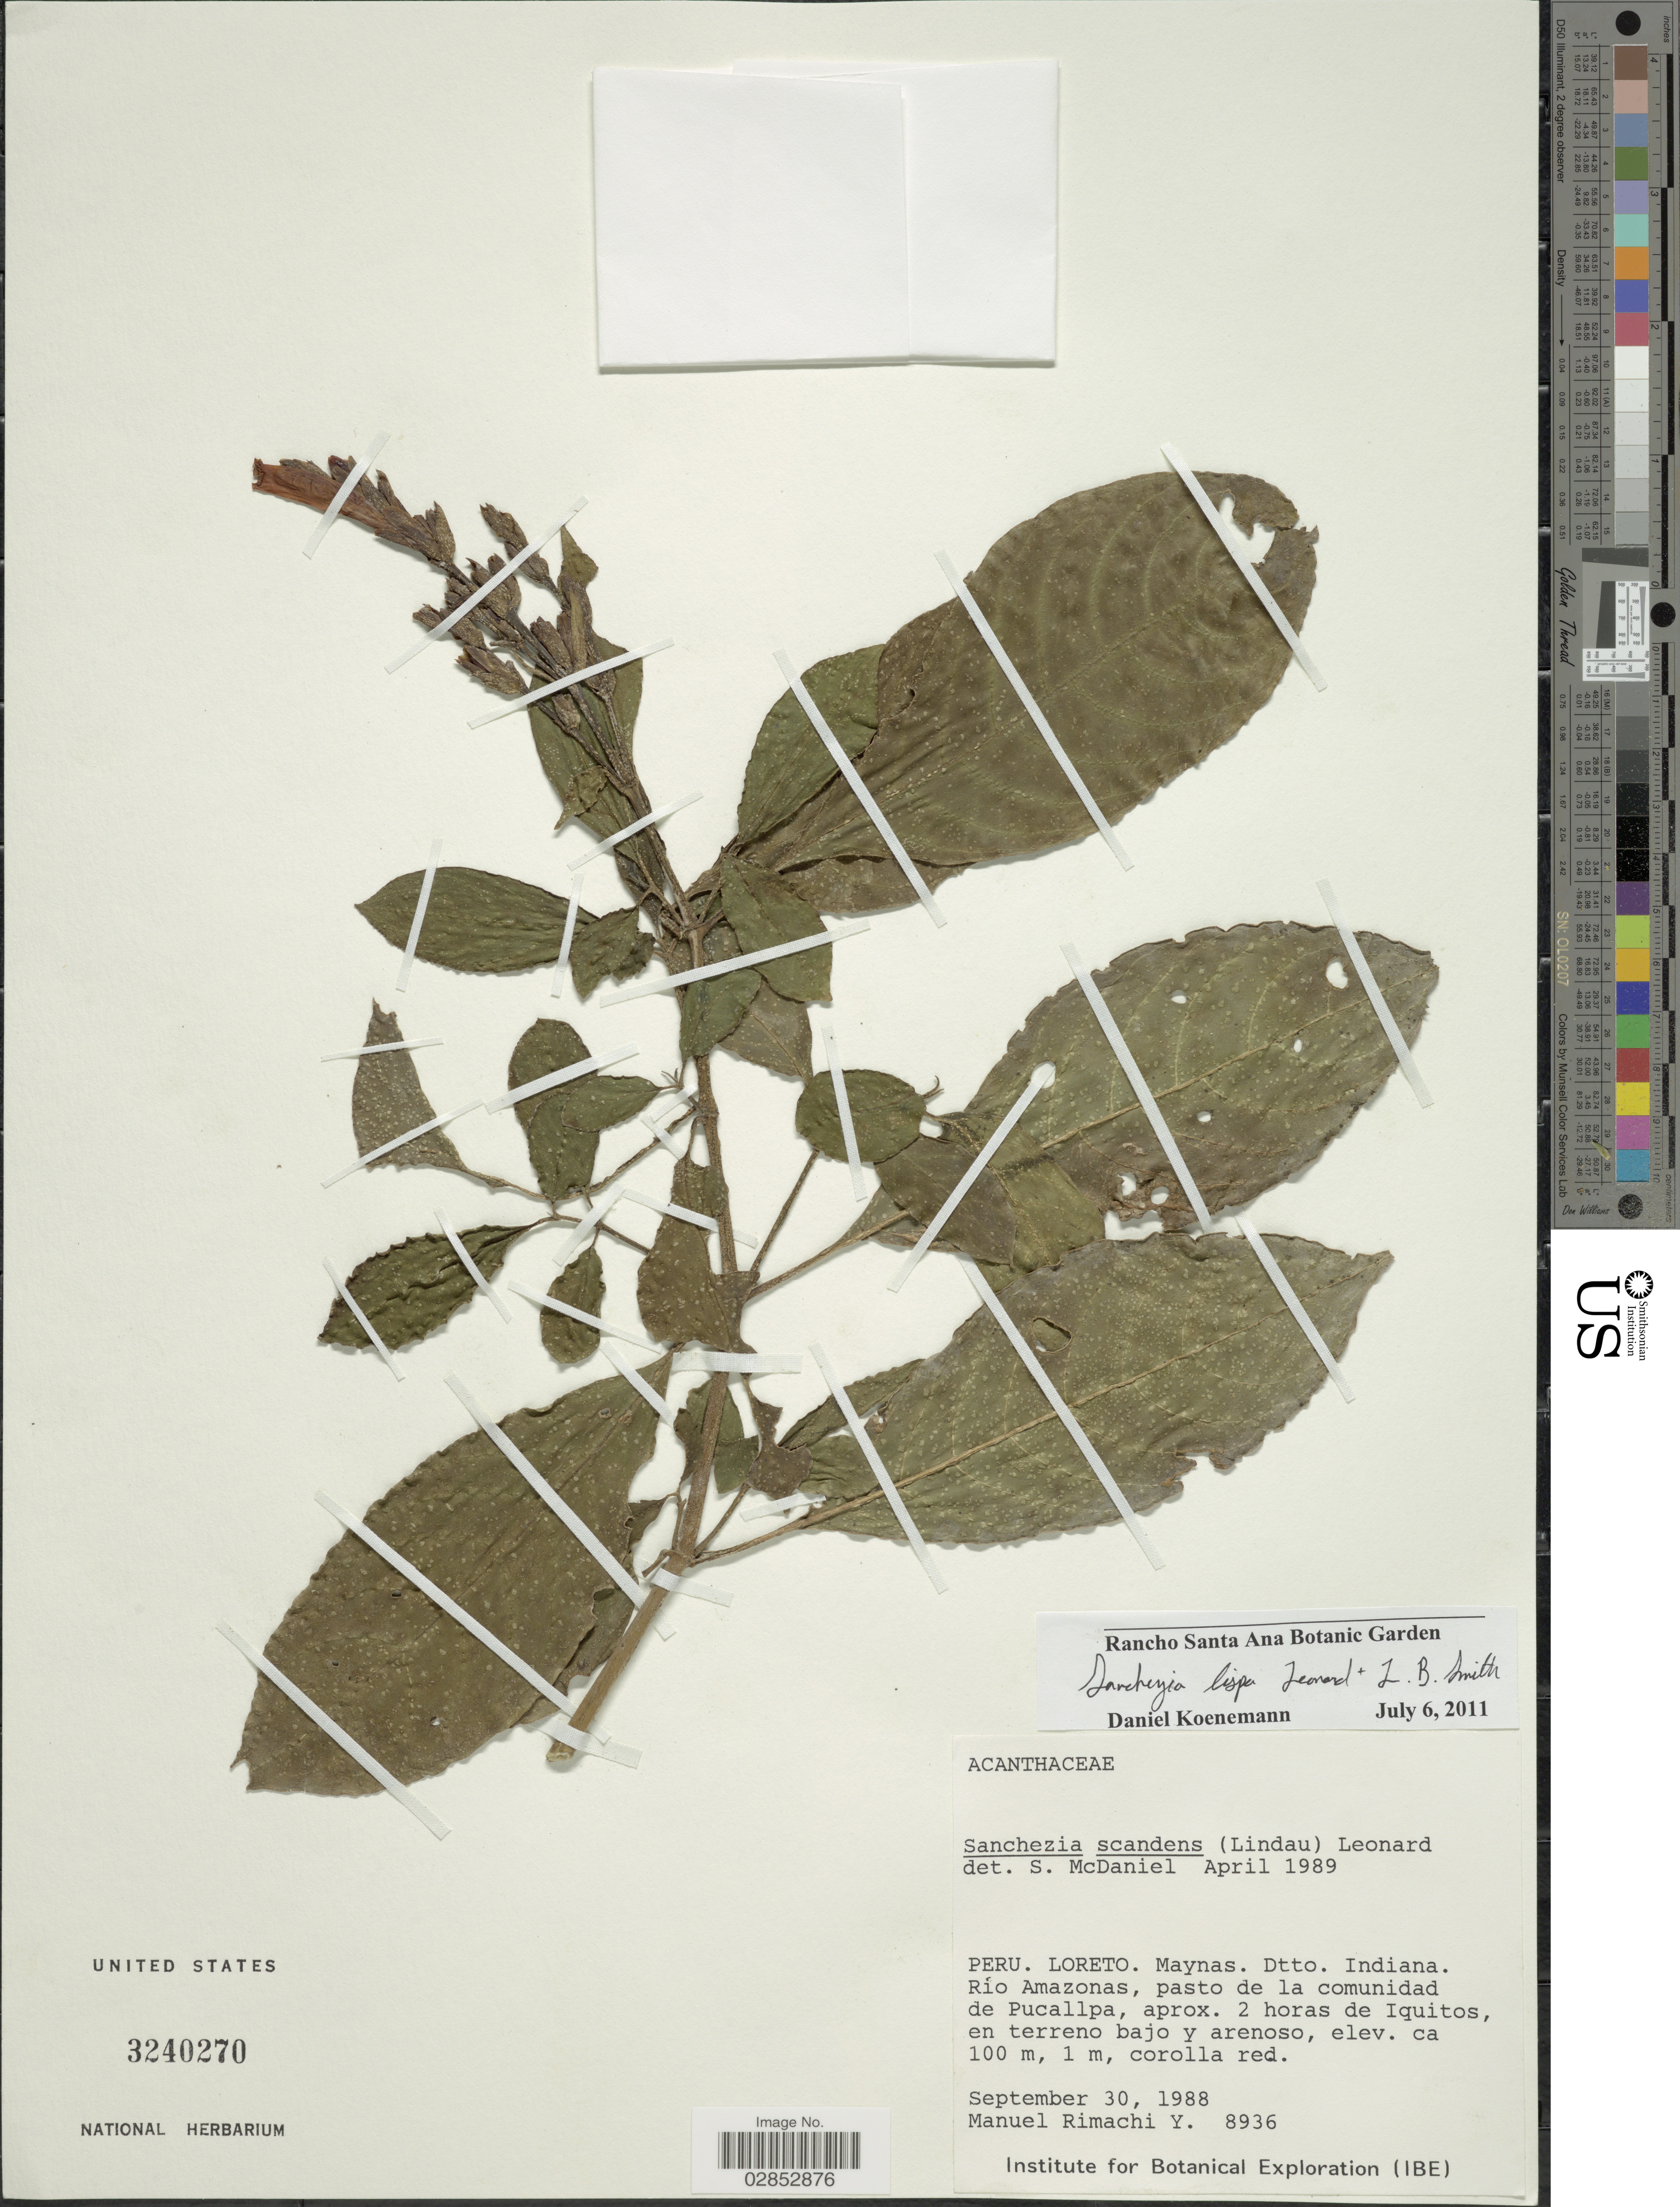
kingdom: Plantae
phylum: Tracheophyta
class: Magnoliopsida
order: Lamiales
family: Acanthaceae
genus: Sanchezia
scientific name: Sanchezia lispa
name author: Leonard & L.B. Sm.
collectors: M. Rimachi Y.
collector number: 8936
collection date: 1988-09-30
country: Peru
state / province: Loreto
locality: Maynas. Dtto. Indiana. Río Amazonas, pasto de la comunidad de Pucallpa, aprox. 2 horas de Iquitos.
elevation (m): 100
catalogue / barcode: US 3240270